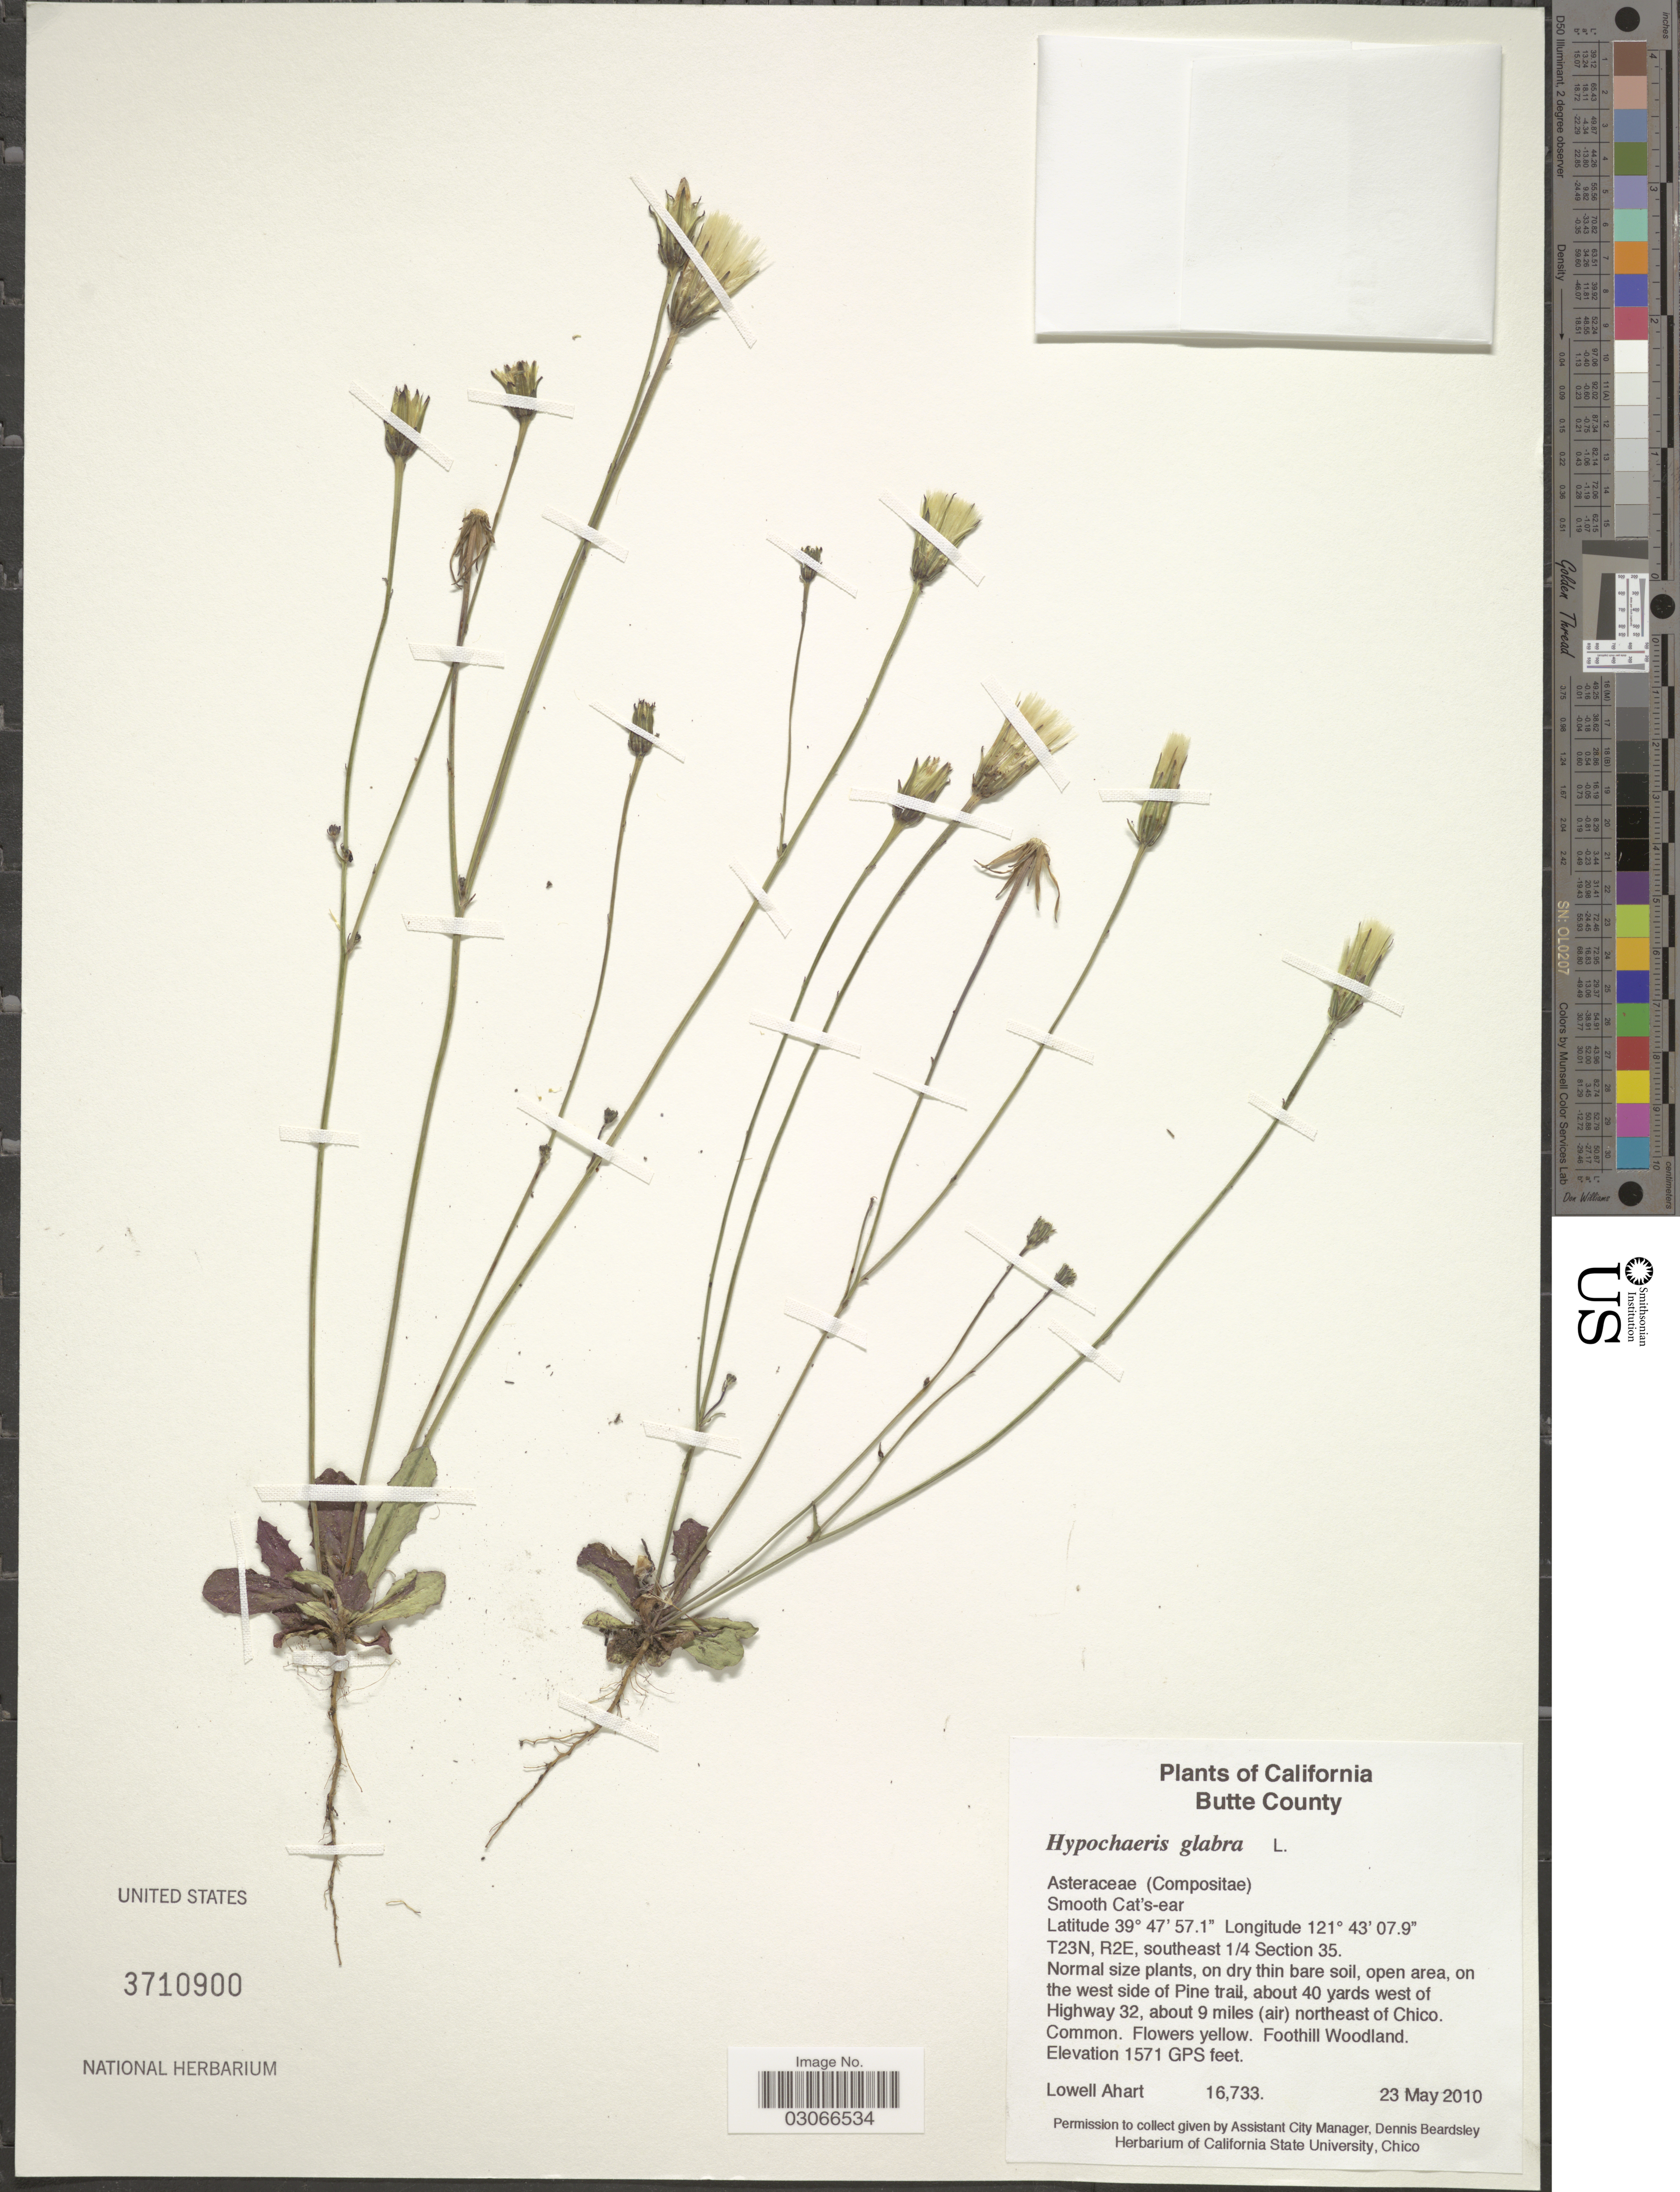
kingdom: Plantae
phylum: Tracheophyta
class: Magnoliopsida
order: Asterales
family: Asteraceae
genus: Hypochaeris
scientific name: Hypochaeris glabra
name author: L.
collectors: L. Ahart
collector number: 16733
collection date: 2010-05-23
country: United States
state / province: California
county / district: Butte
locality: Butte County. T23N, R2E, southeast 1/4 Section 35, on the west side of Pine trail, about 40 yards west of Highway 32, about 9 miles (air) northeast of Chico.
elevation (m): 479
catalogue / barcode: US 3710900